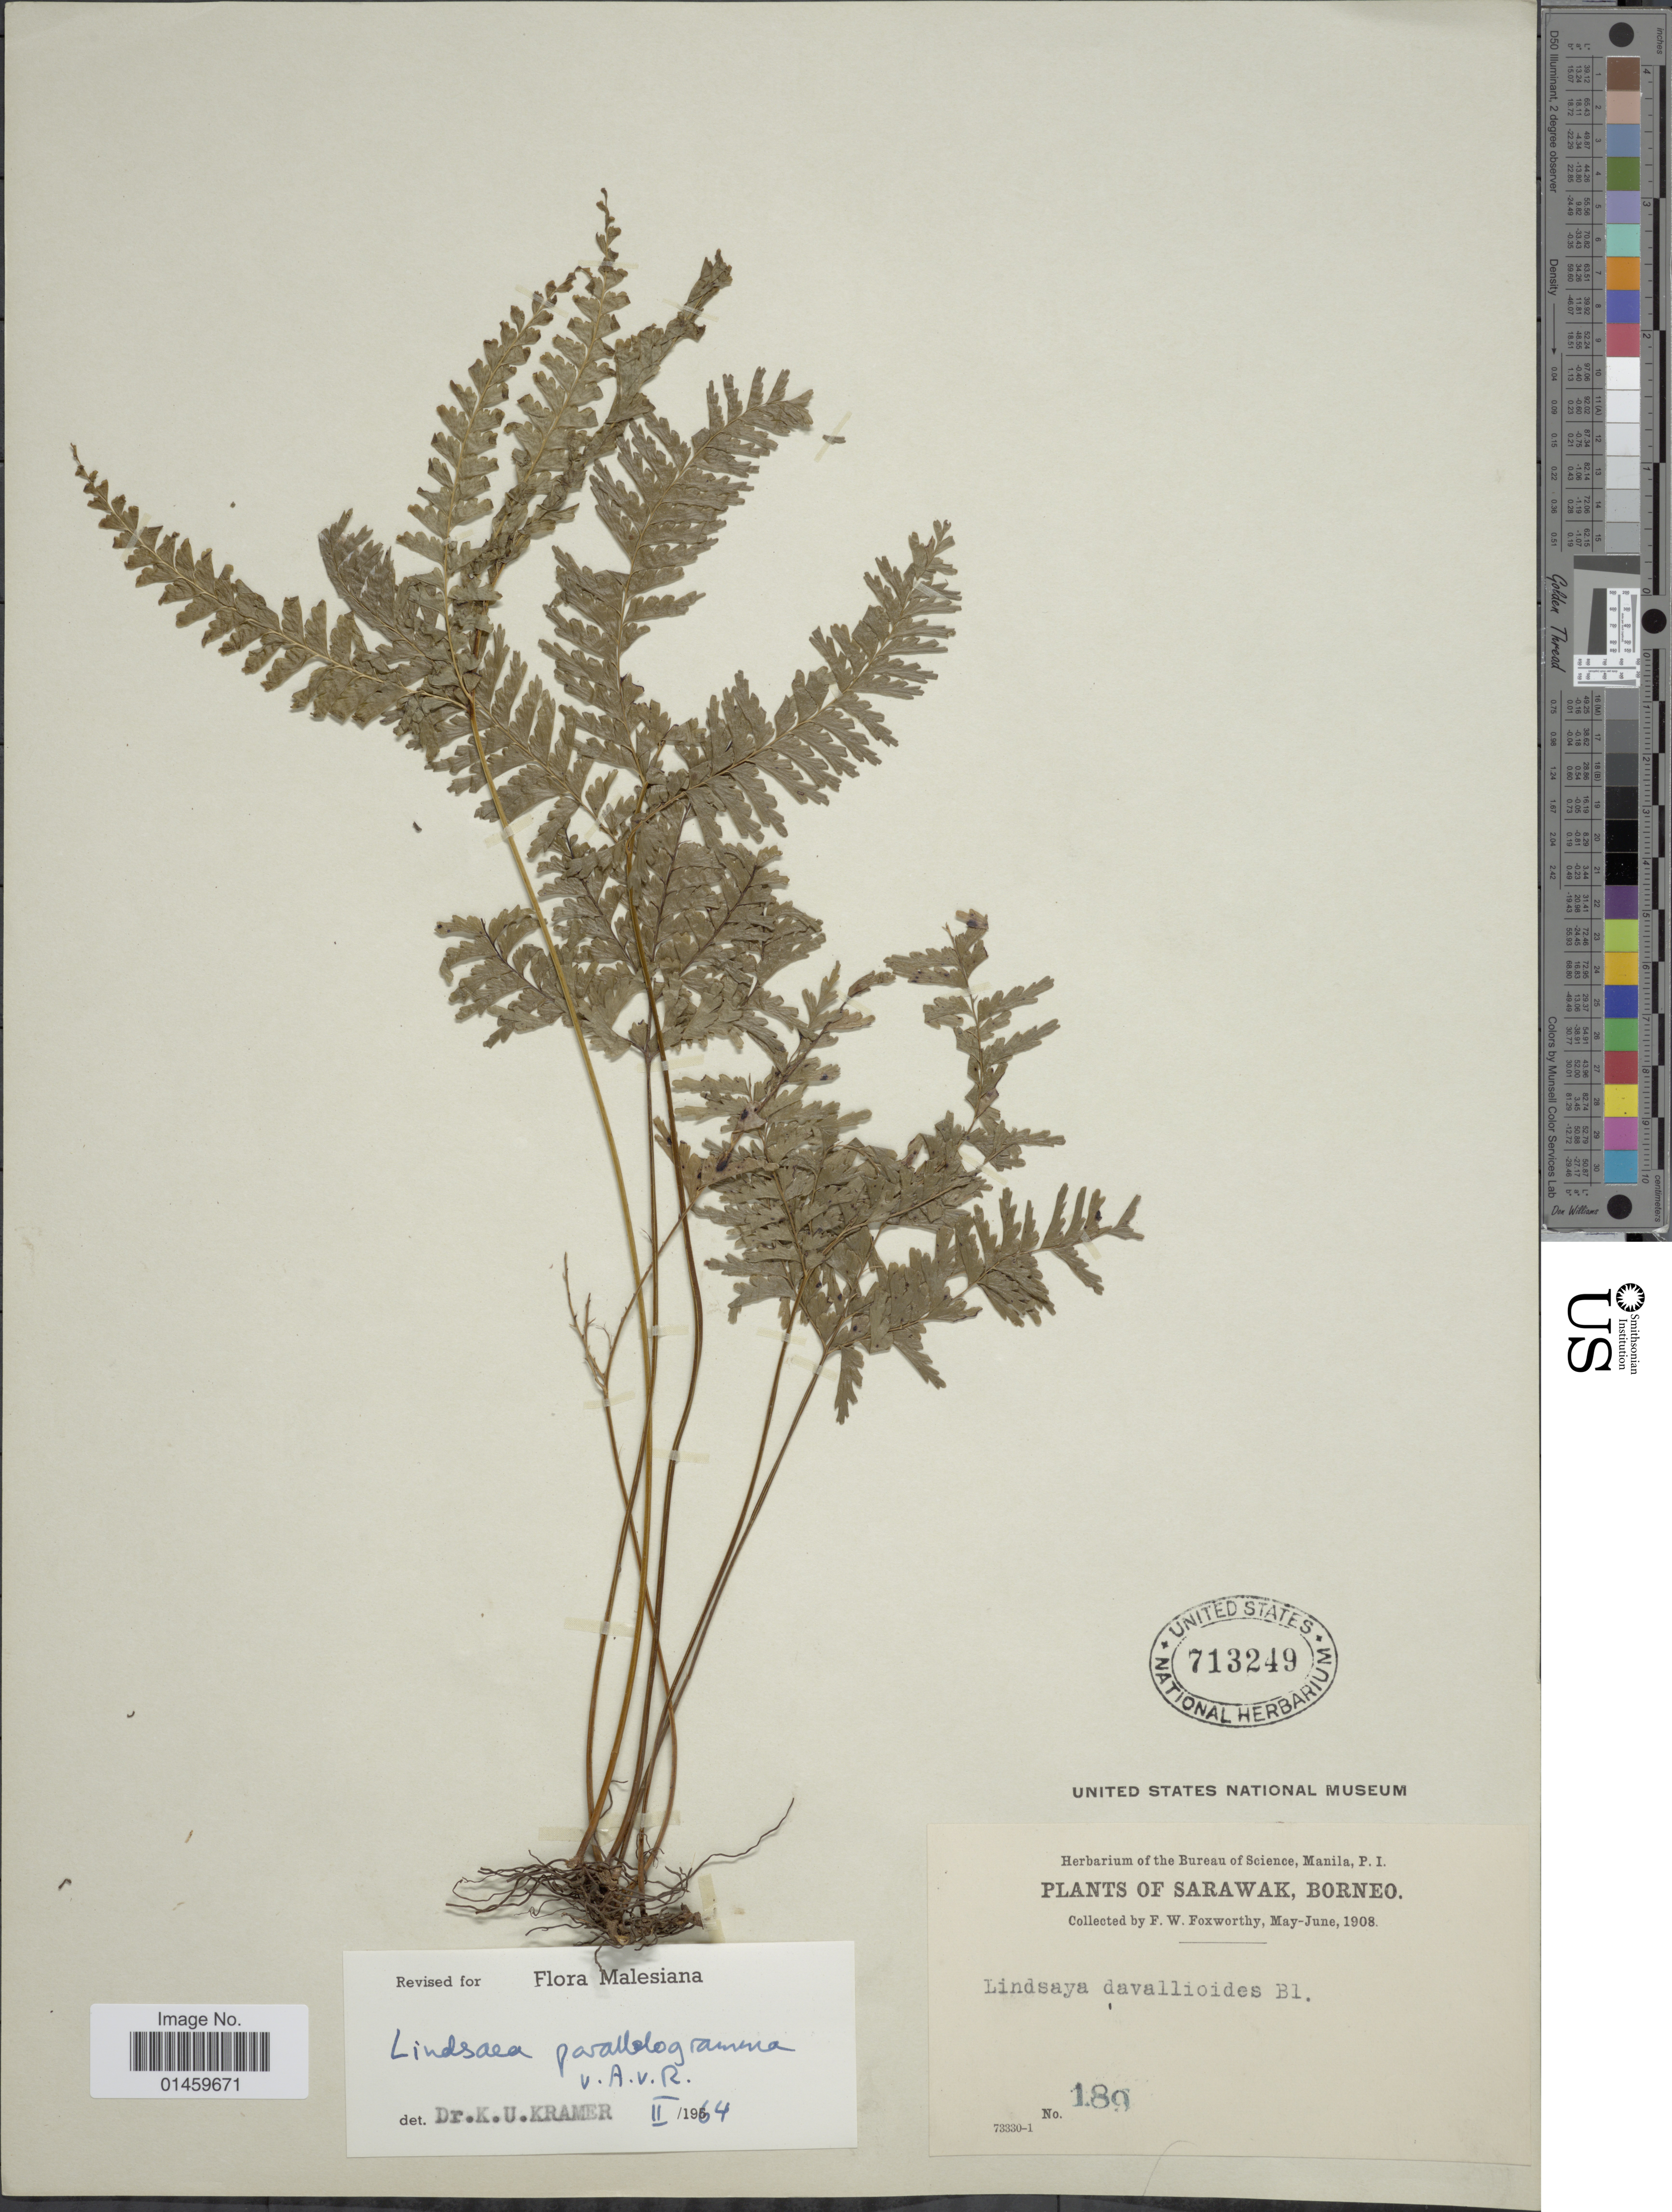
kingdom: Plantae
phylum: Tracheophyta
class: Polypodiopsida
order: Polypodiales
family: Lindsaeaceae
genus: Lindsaea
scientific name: Lindsaea parallelogramma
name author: Alderw.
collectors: F. W. Foxworthy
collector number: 189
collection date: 1908-05/1908-06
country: Malaysia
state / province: Sarawak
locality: Borneo.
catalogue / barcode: US 713249